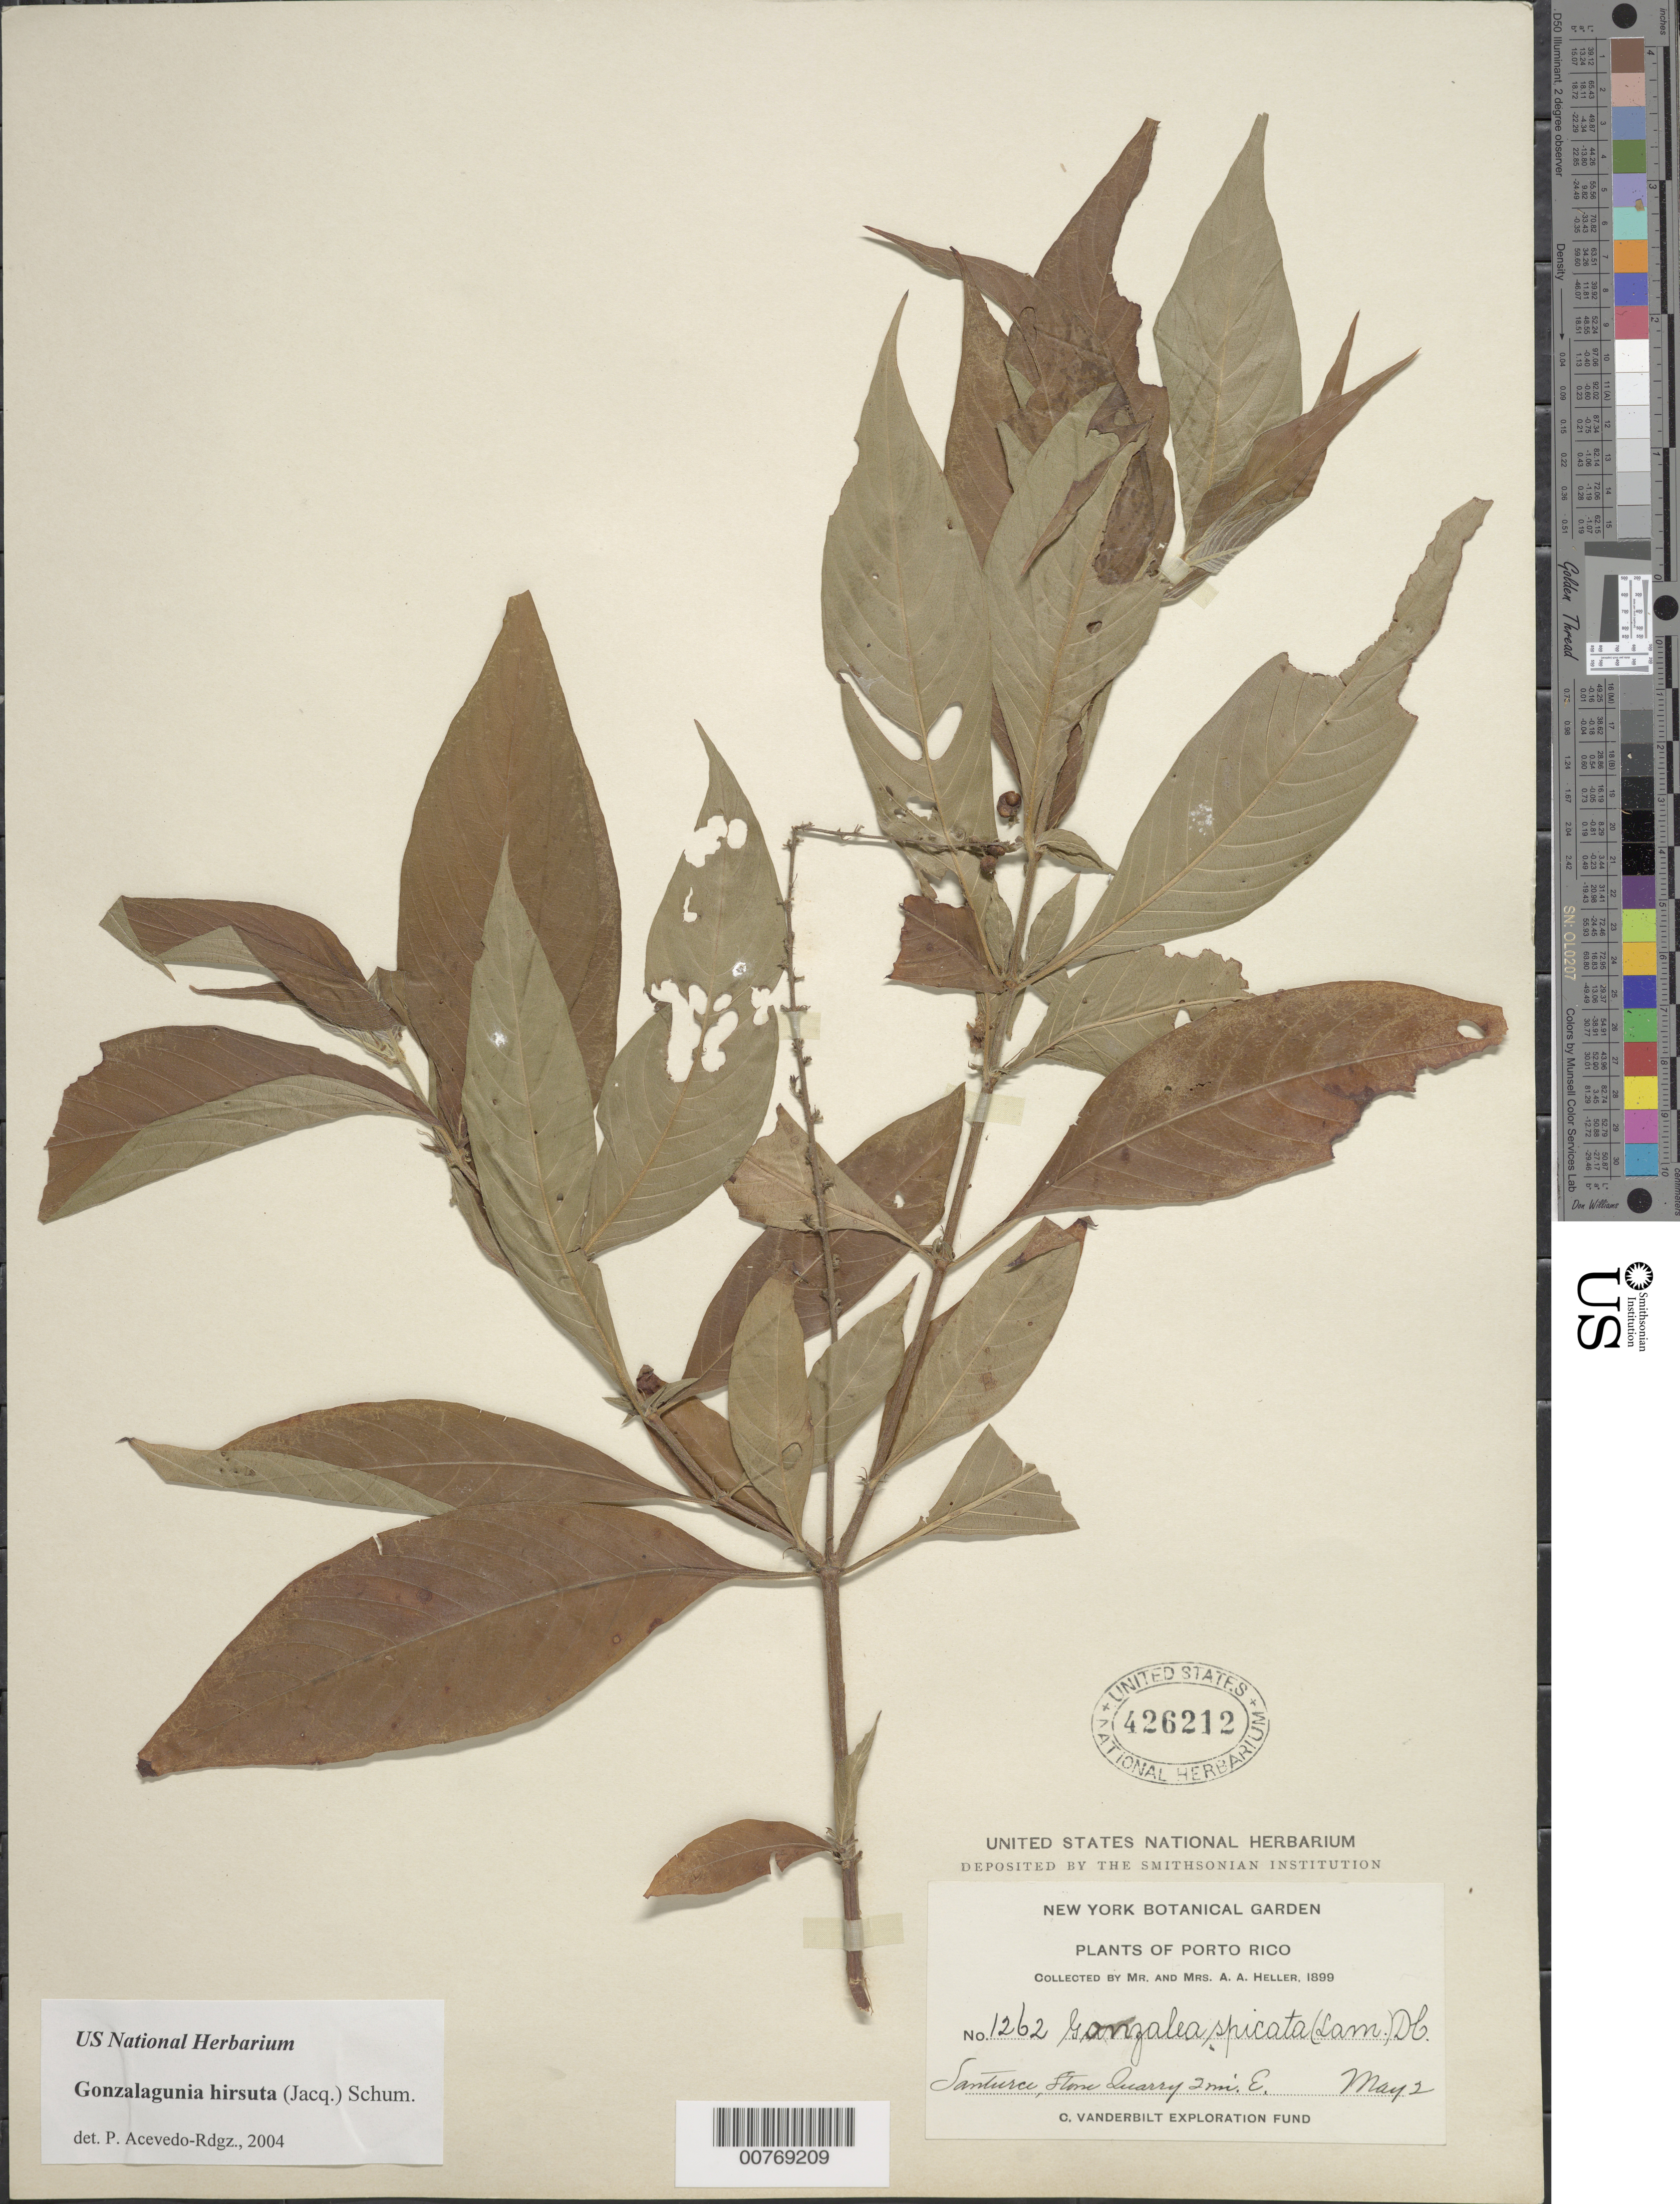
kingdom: Plantae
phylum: Tracheophyta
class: Magnoliopsida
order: Gentianales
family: Rubiaceae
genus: Gonzalagunia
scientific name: Gonzalagunia hirsuta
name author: (Jacq.) K. Schum.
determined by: Acevedo-Rodríguez, P., (BOT), Smithsonian Institution - National Museum of Natural History (UNITED STATES)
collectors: A. A. Heller & E. G. Heller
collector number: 1262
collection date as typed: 02 May 1899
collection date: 1899-05-02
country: Puerto Rico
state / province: San Juan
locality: Santurce, Stone Quarry 2 mi E.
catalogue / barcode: US 426212